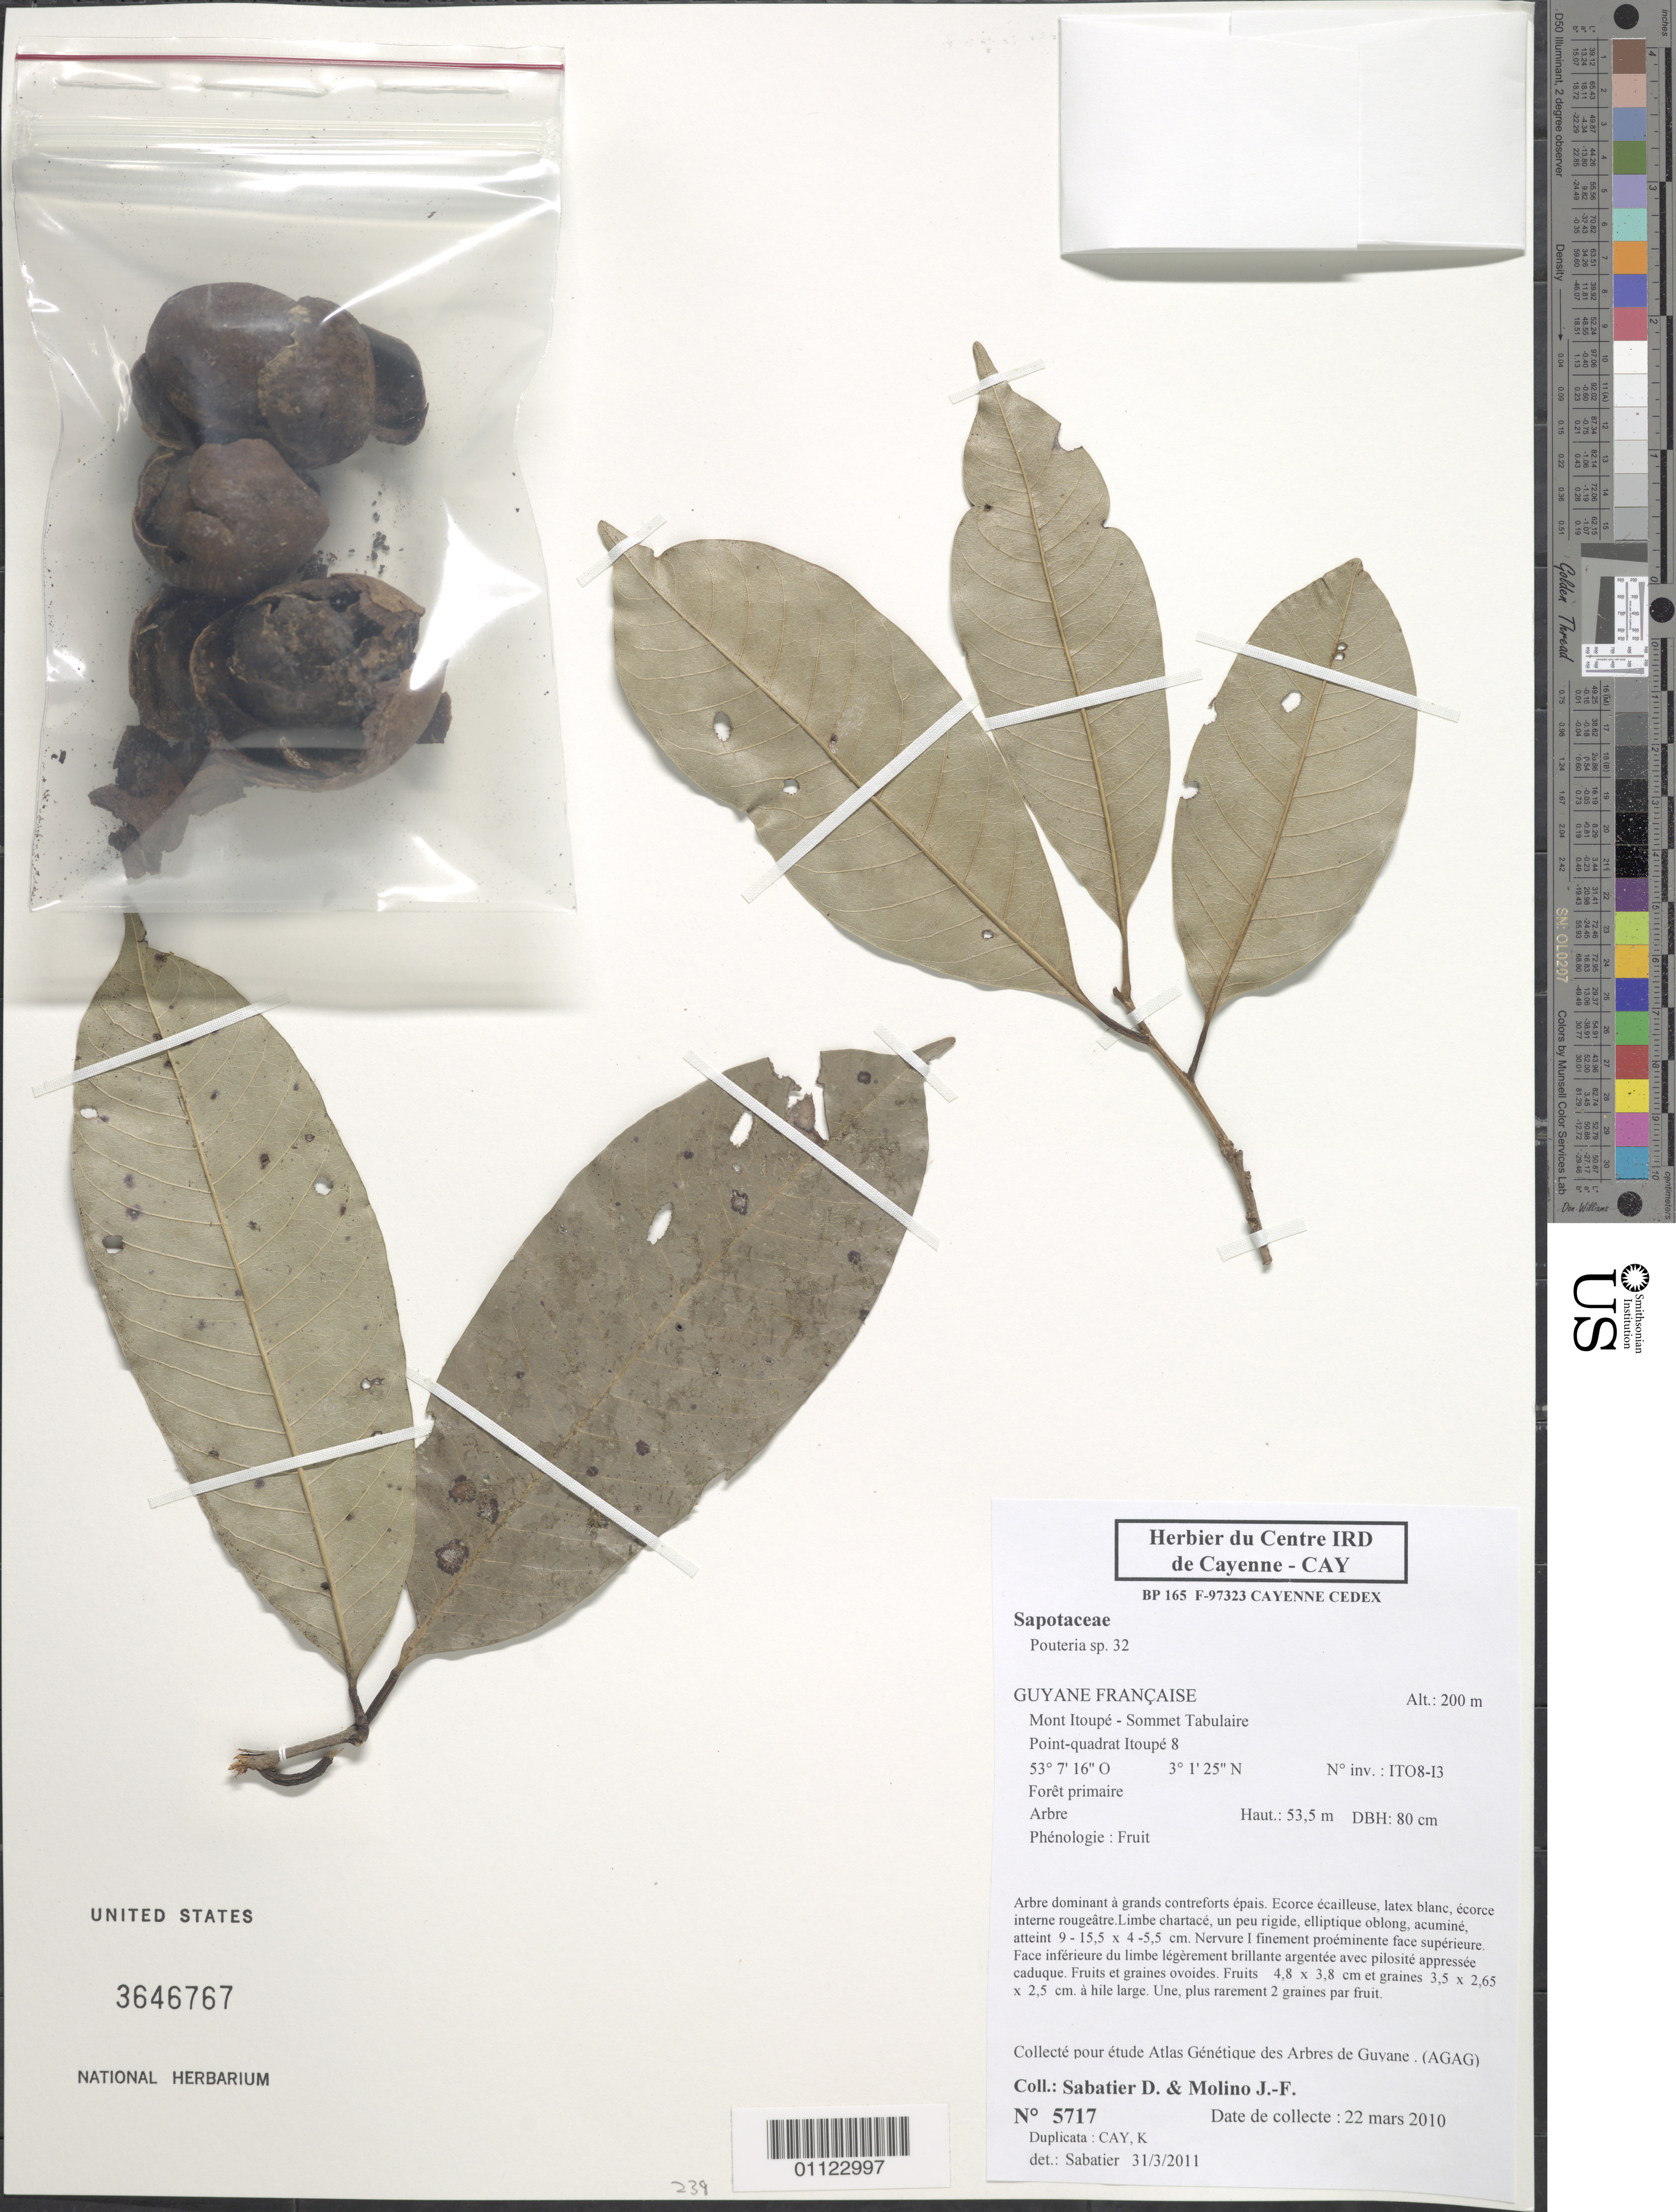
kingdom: Plantae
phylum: Tracheophyta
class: Magnoliopsida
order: Ericales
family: Sapotaceae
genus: Pouteria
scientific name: Pouteria sp.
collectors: D. Sabatier & J. Molino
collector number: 5717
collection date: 2010-03-22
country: French Guiana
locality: Guyane Francaise. Mont Itoupe-Sommet Tabulaire. Point-quadrat Itoupe 8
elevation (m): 200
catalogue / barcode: US 3646767